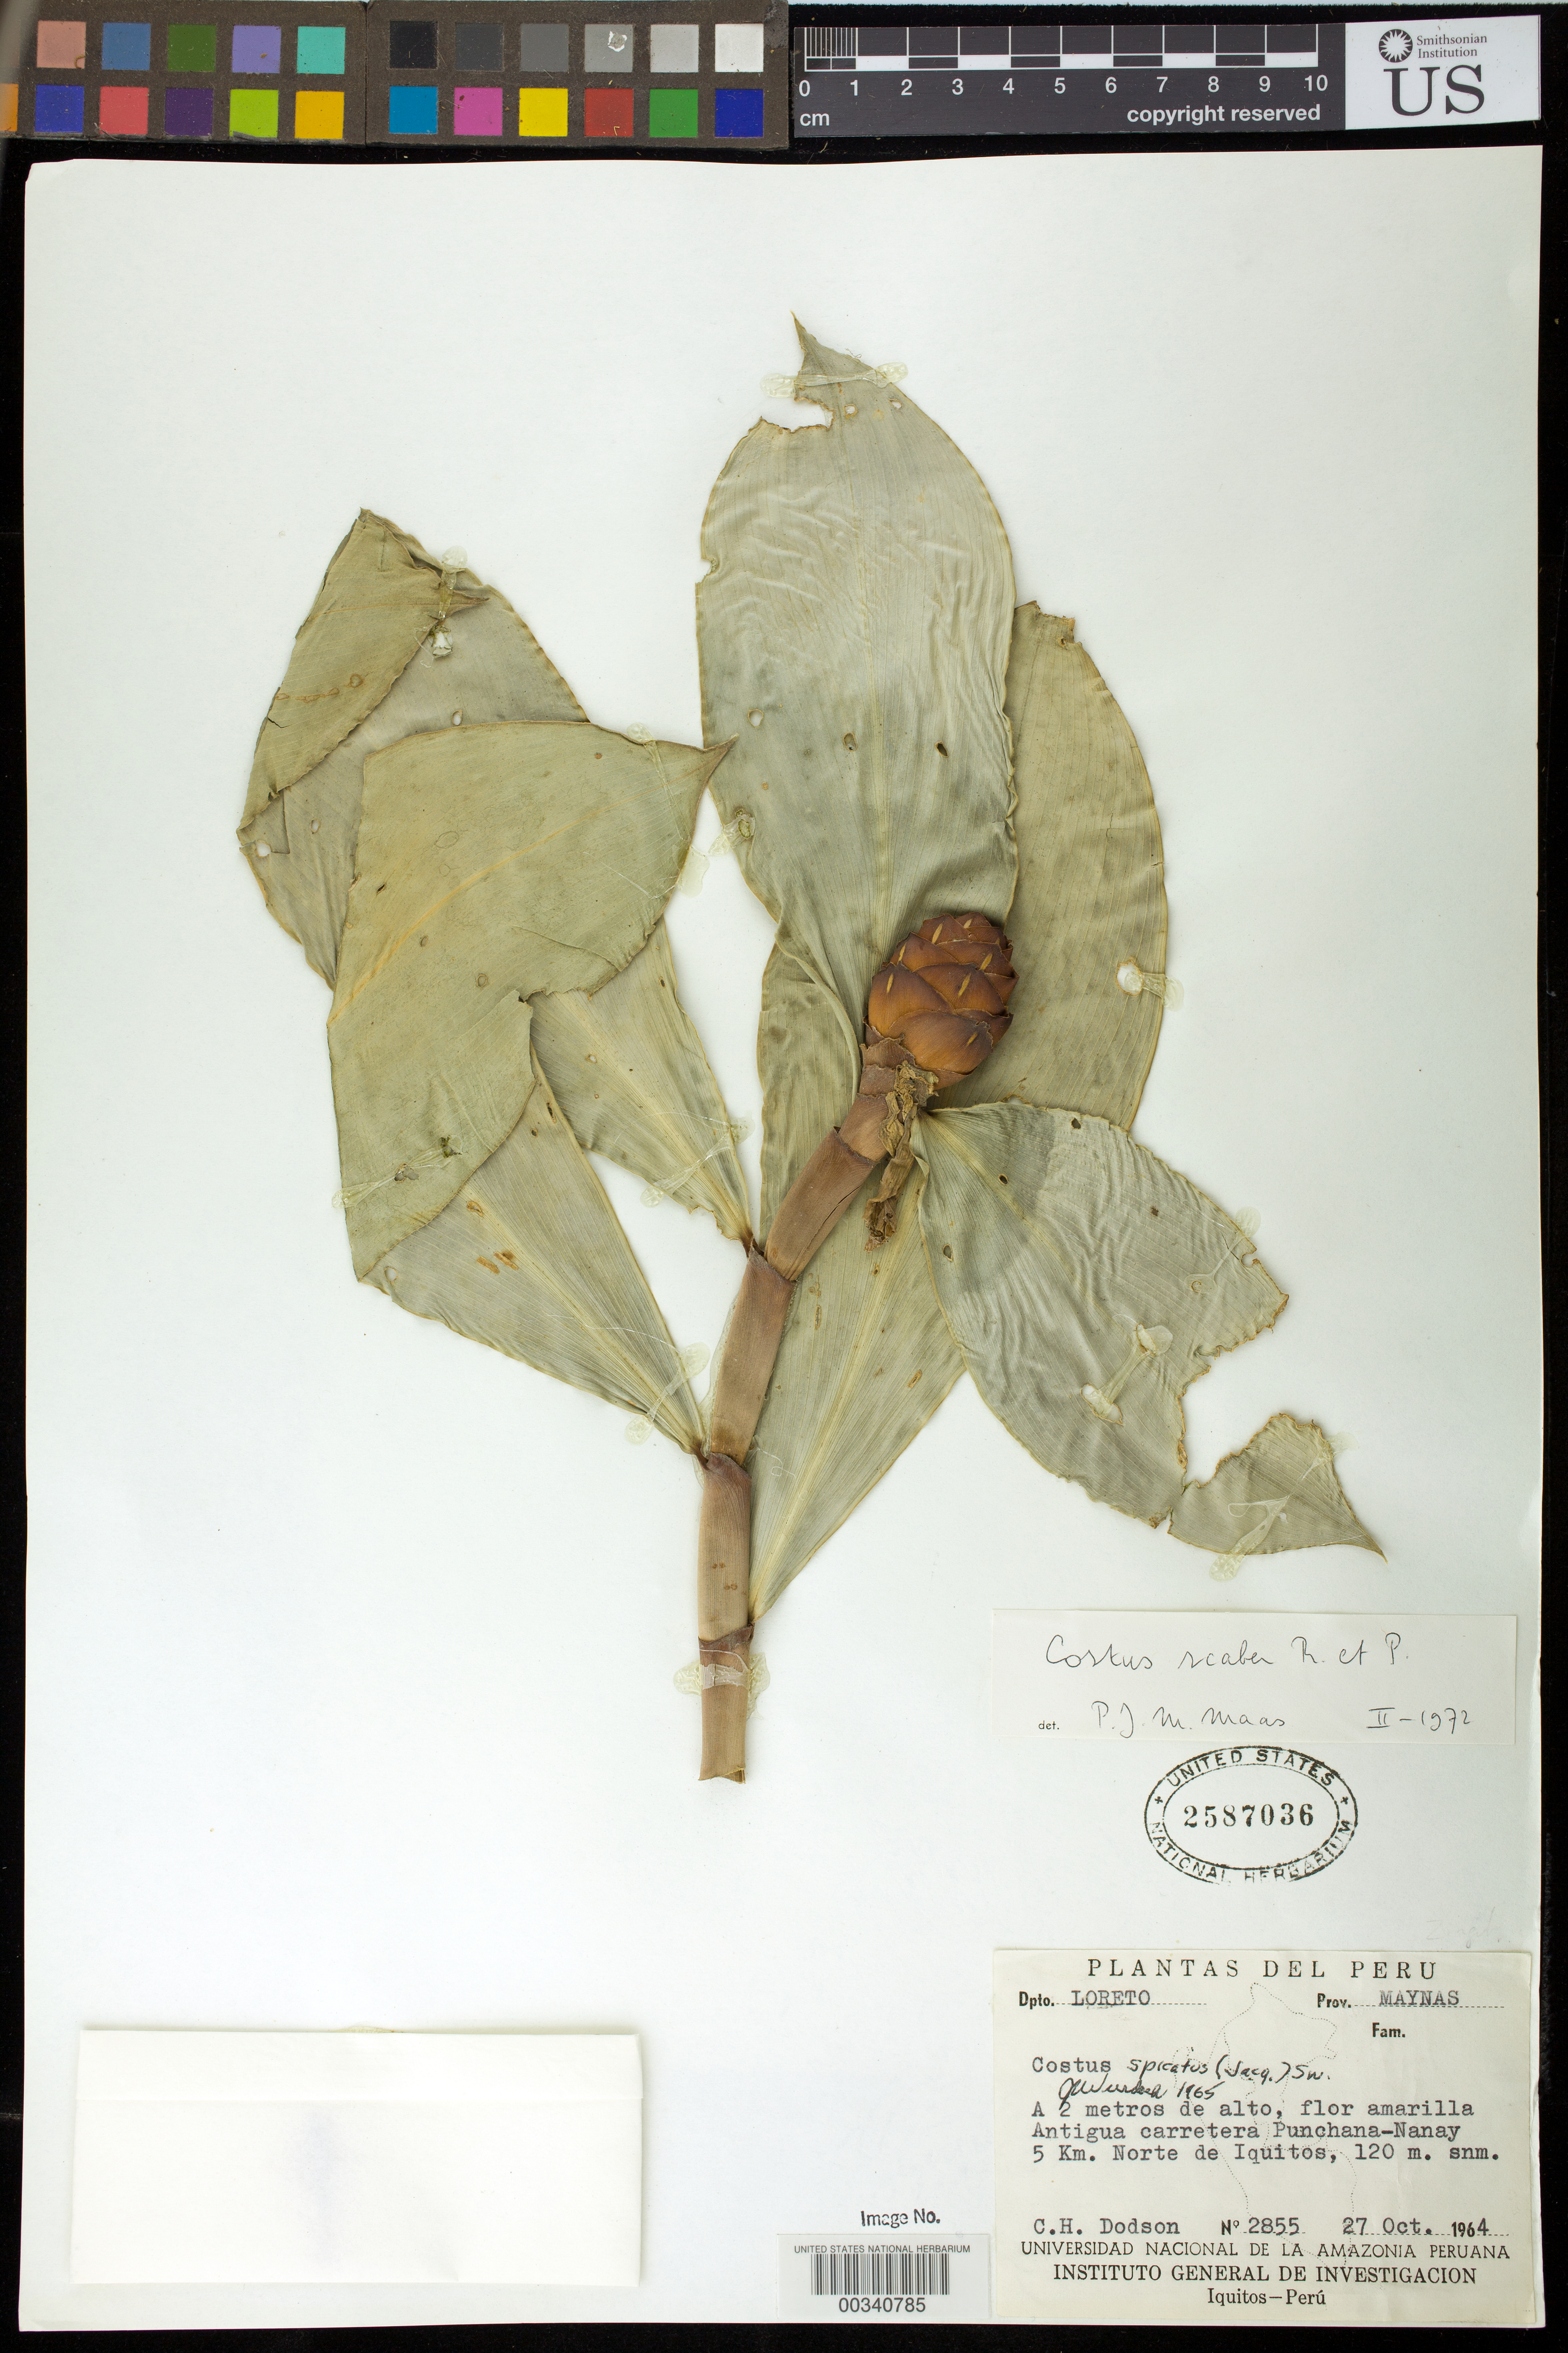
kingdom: Plantae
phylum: Tracheophyta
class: Liliopsida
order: Zingiberales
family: Costaceae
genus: Costus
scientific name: Costus scaber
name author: Ruiz & Pav.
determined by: Maas, Paul J. M.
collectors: C. H. Dodson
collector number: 2855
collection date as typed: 27 Oct 1964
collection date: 1964-10-27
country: Peru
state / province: Loreto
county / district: Maynas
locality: Antigua carretera punchana-nanay 5 km norte de iquitos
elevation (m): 120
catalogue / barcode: US 2587036